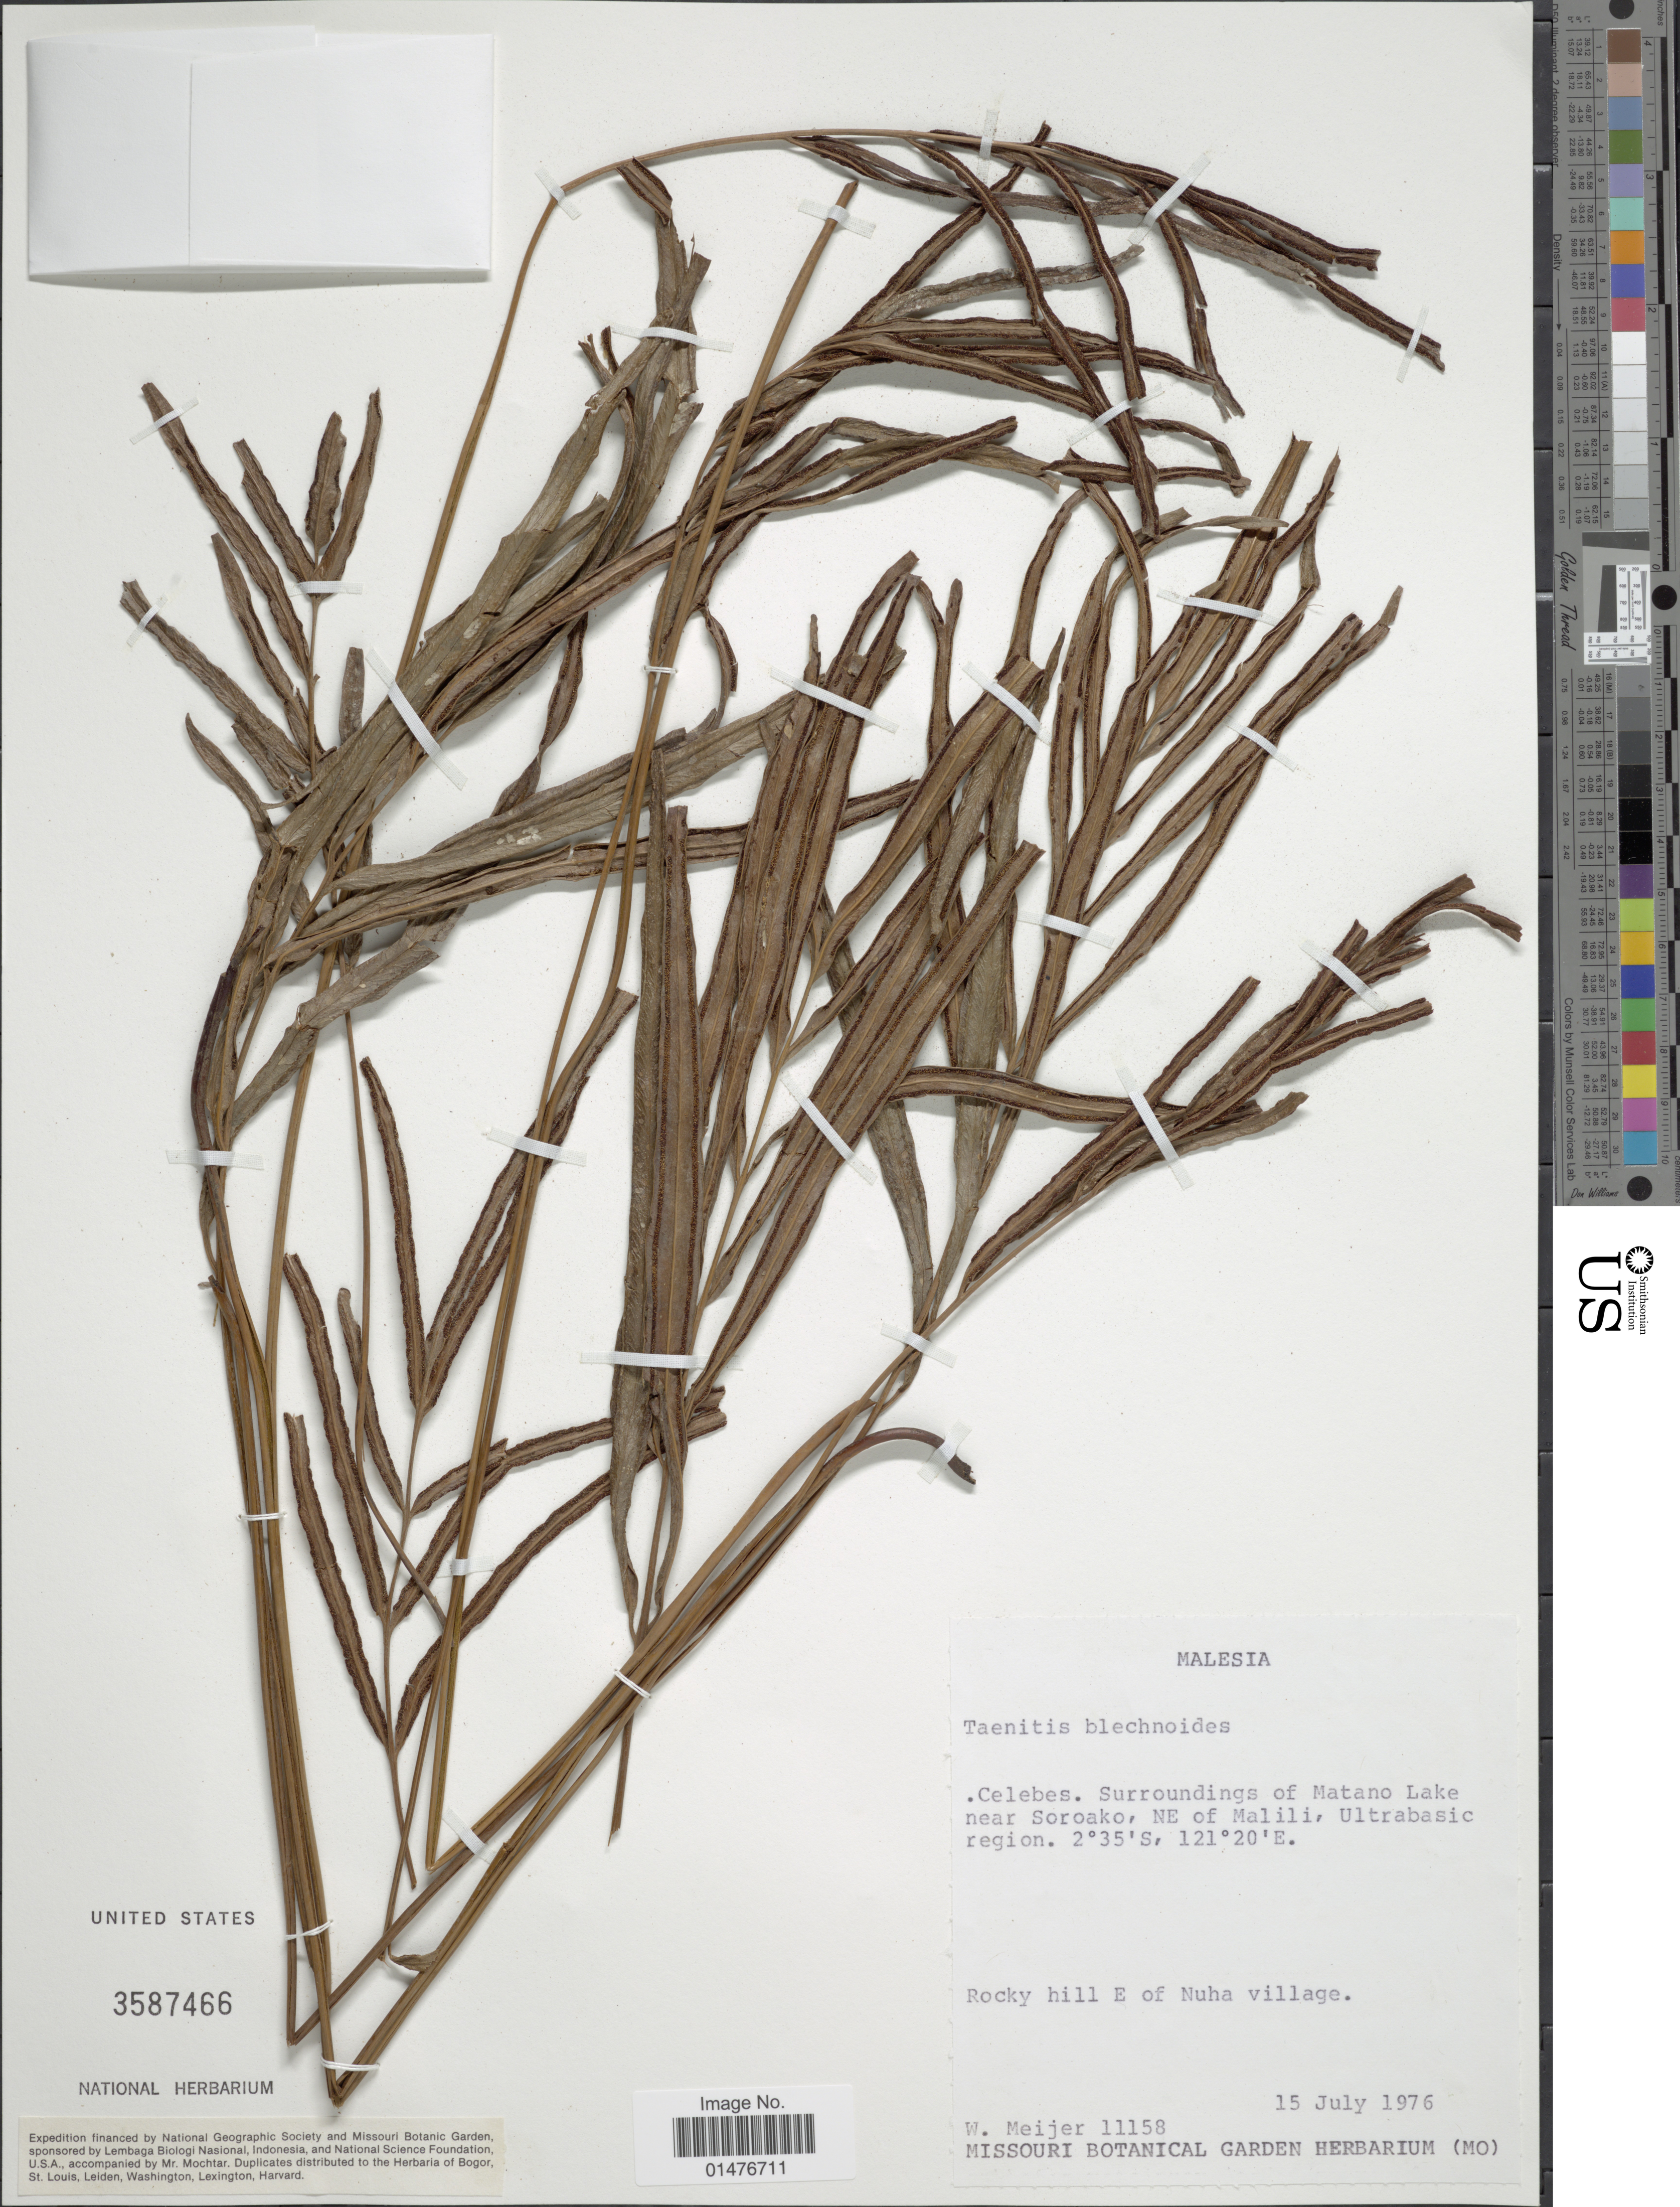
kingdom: Plantae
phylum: Tracheophyta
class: Polypodiopsida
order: Polypodiales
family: Pteridaceae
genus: Taenitis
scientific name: Taenitis blechnoides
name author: (Willd.) Sw.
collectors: M. Meijer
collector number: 11158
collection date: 1976-07-15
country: Indonesia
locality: Surroundings of Matano Lake near Soroako, NE of Malili, Ultrabasic region , Rocky Hill E of Nuha Village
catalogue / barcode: US 3587466